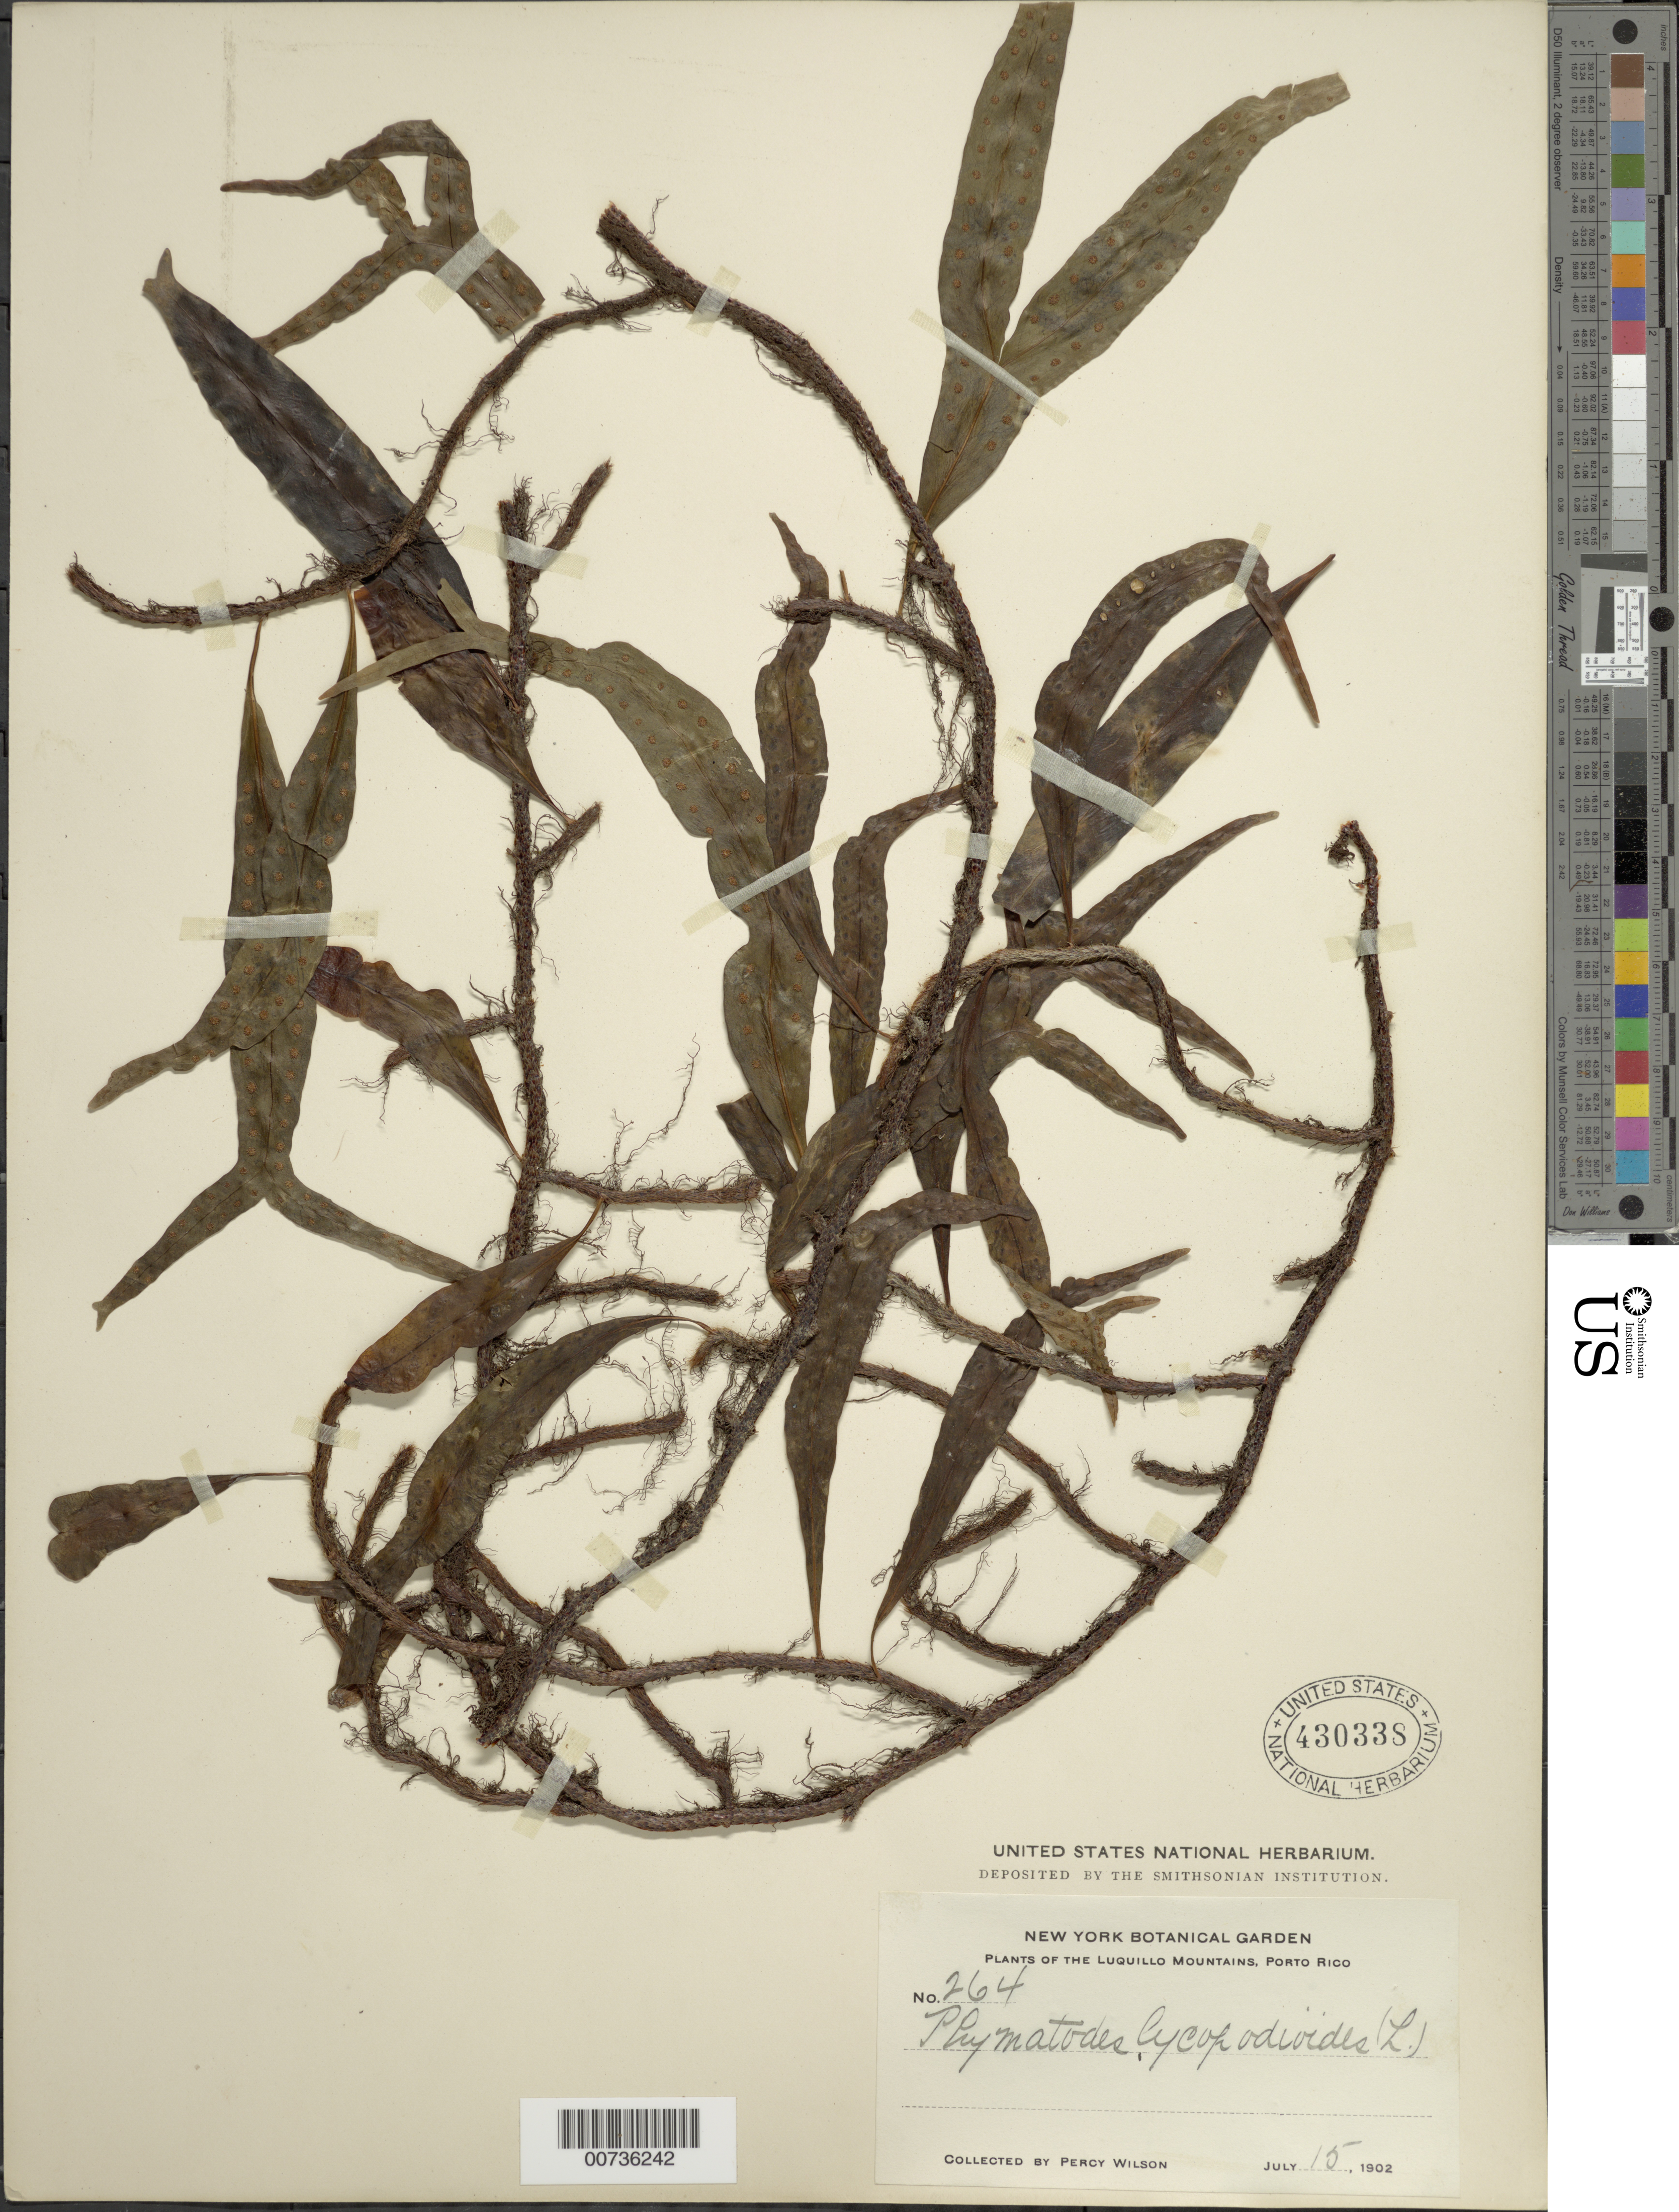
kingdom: Plantae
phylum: Tracheophyta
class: Polypodiopsida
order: Polypodiales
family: Polypodiaceae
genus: Microgramma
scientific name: Microgramma lycopodioides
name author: (L.) Copel.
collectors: P. Wilson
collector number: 264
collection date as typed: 15 Jul 1902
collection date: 1902-07-15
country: Puerto Rico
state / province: Luquillo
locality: Luquillo Mountains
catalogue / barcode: US 430338